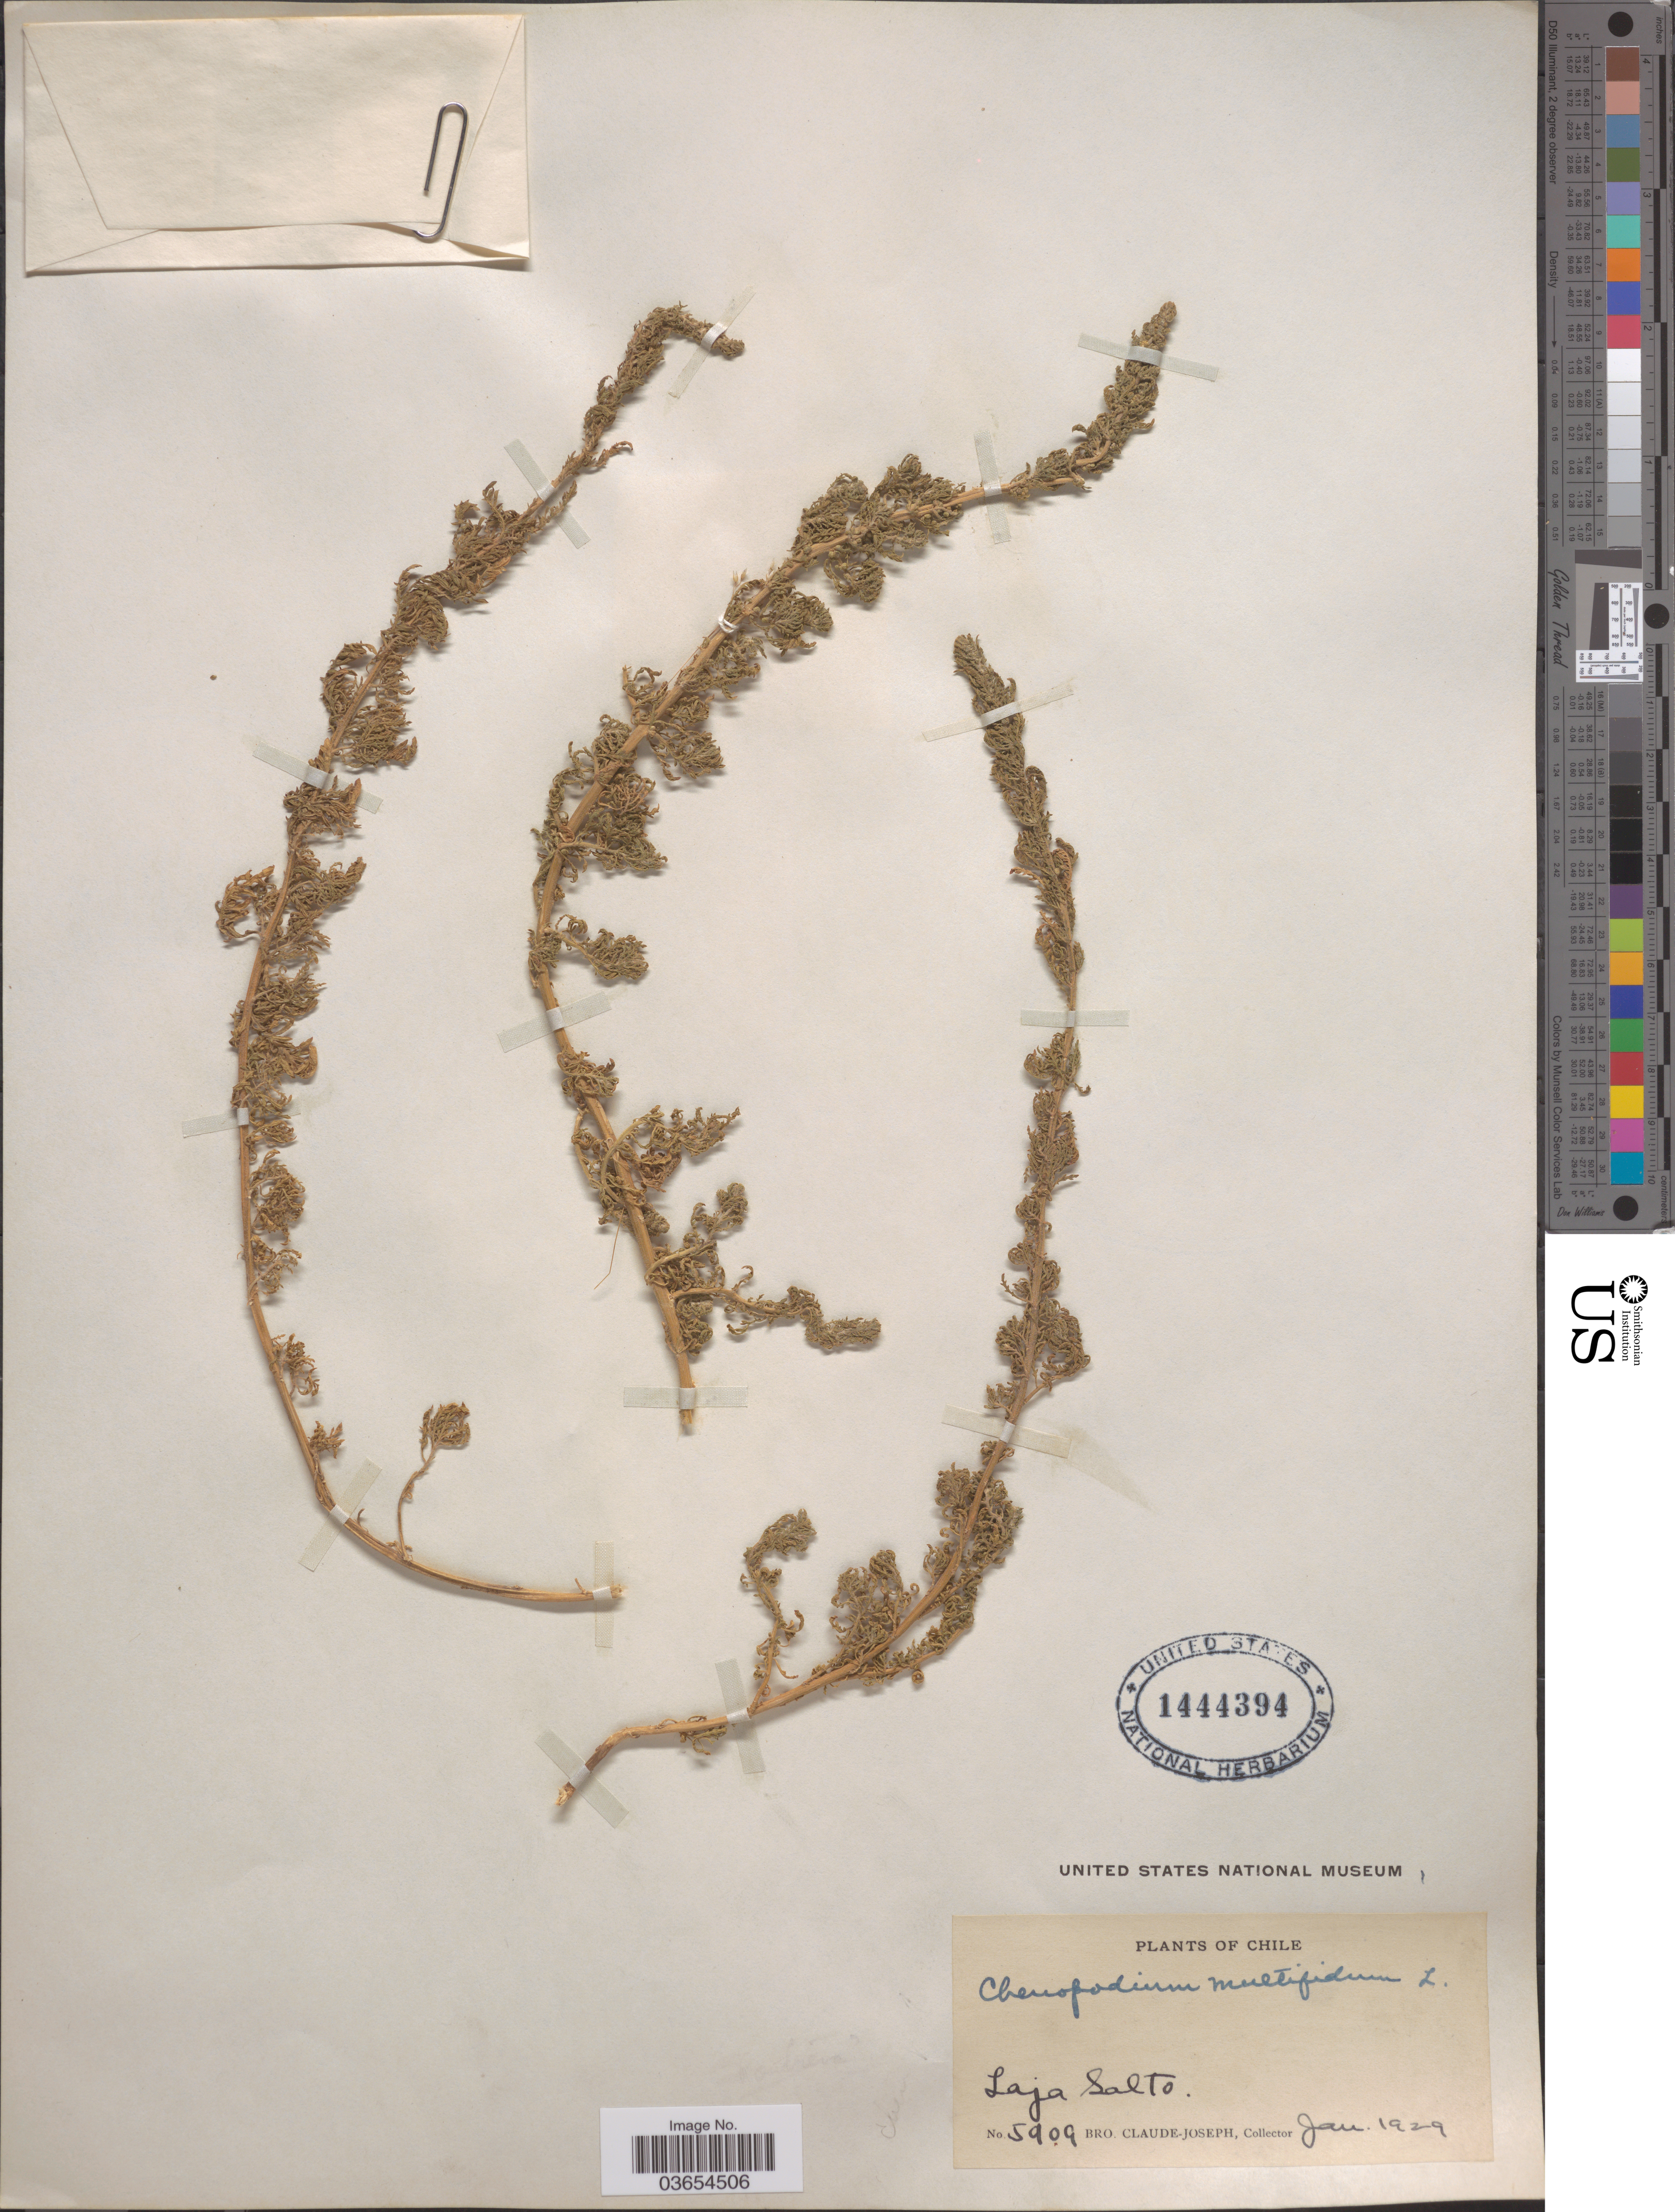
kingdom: Plantae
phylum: Tracheophyta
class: Magnoliopsida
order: Caryophyllales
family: Amaranthaceae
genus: Chenopodium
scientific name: Chenopodium multifidum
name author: L.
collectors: Bro. Claude-Joseph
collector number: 5909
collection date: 1929-01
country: Chile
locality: Laja Salto.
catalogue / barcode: US 1444394